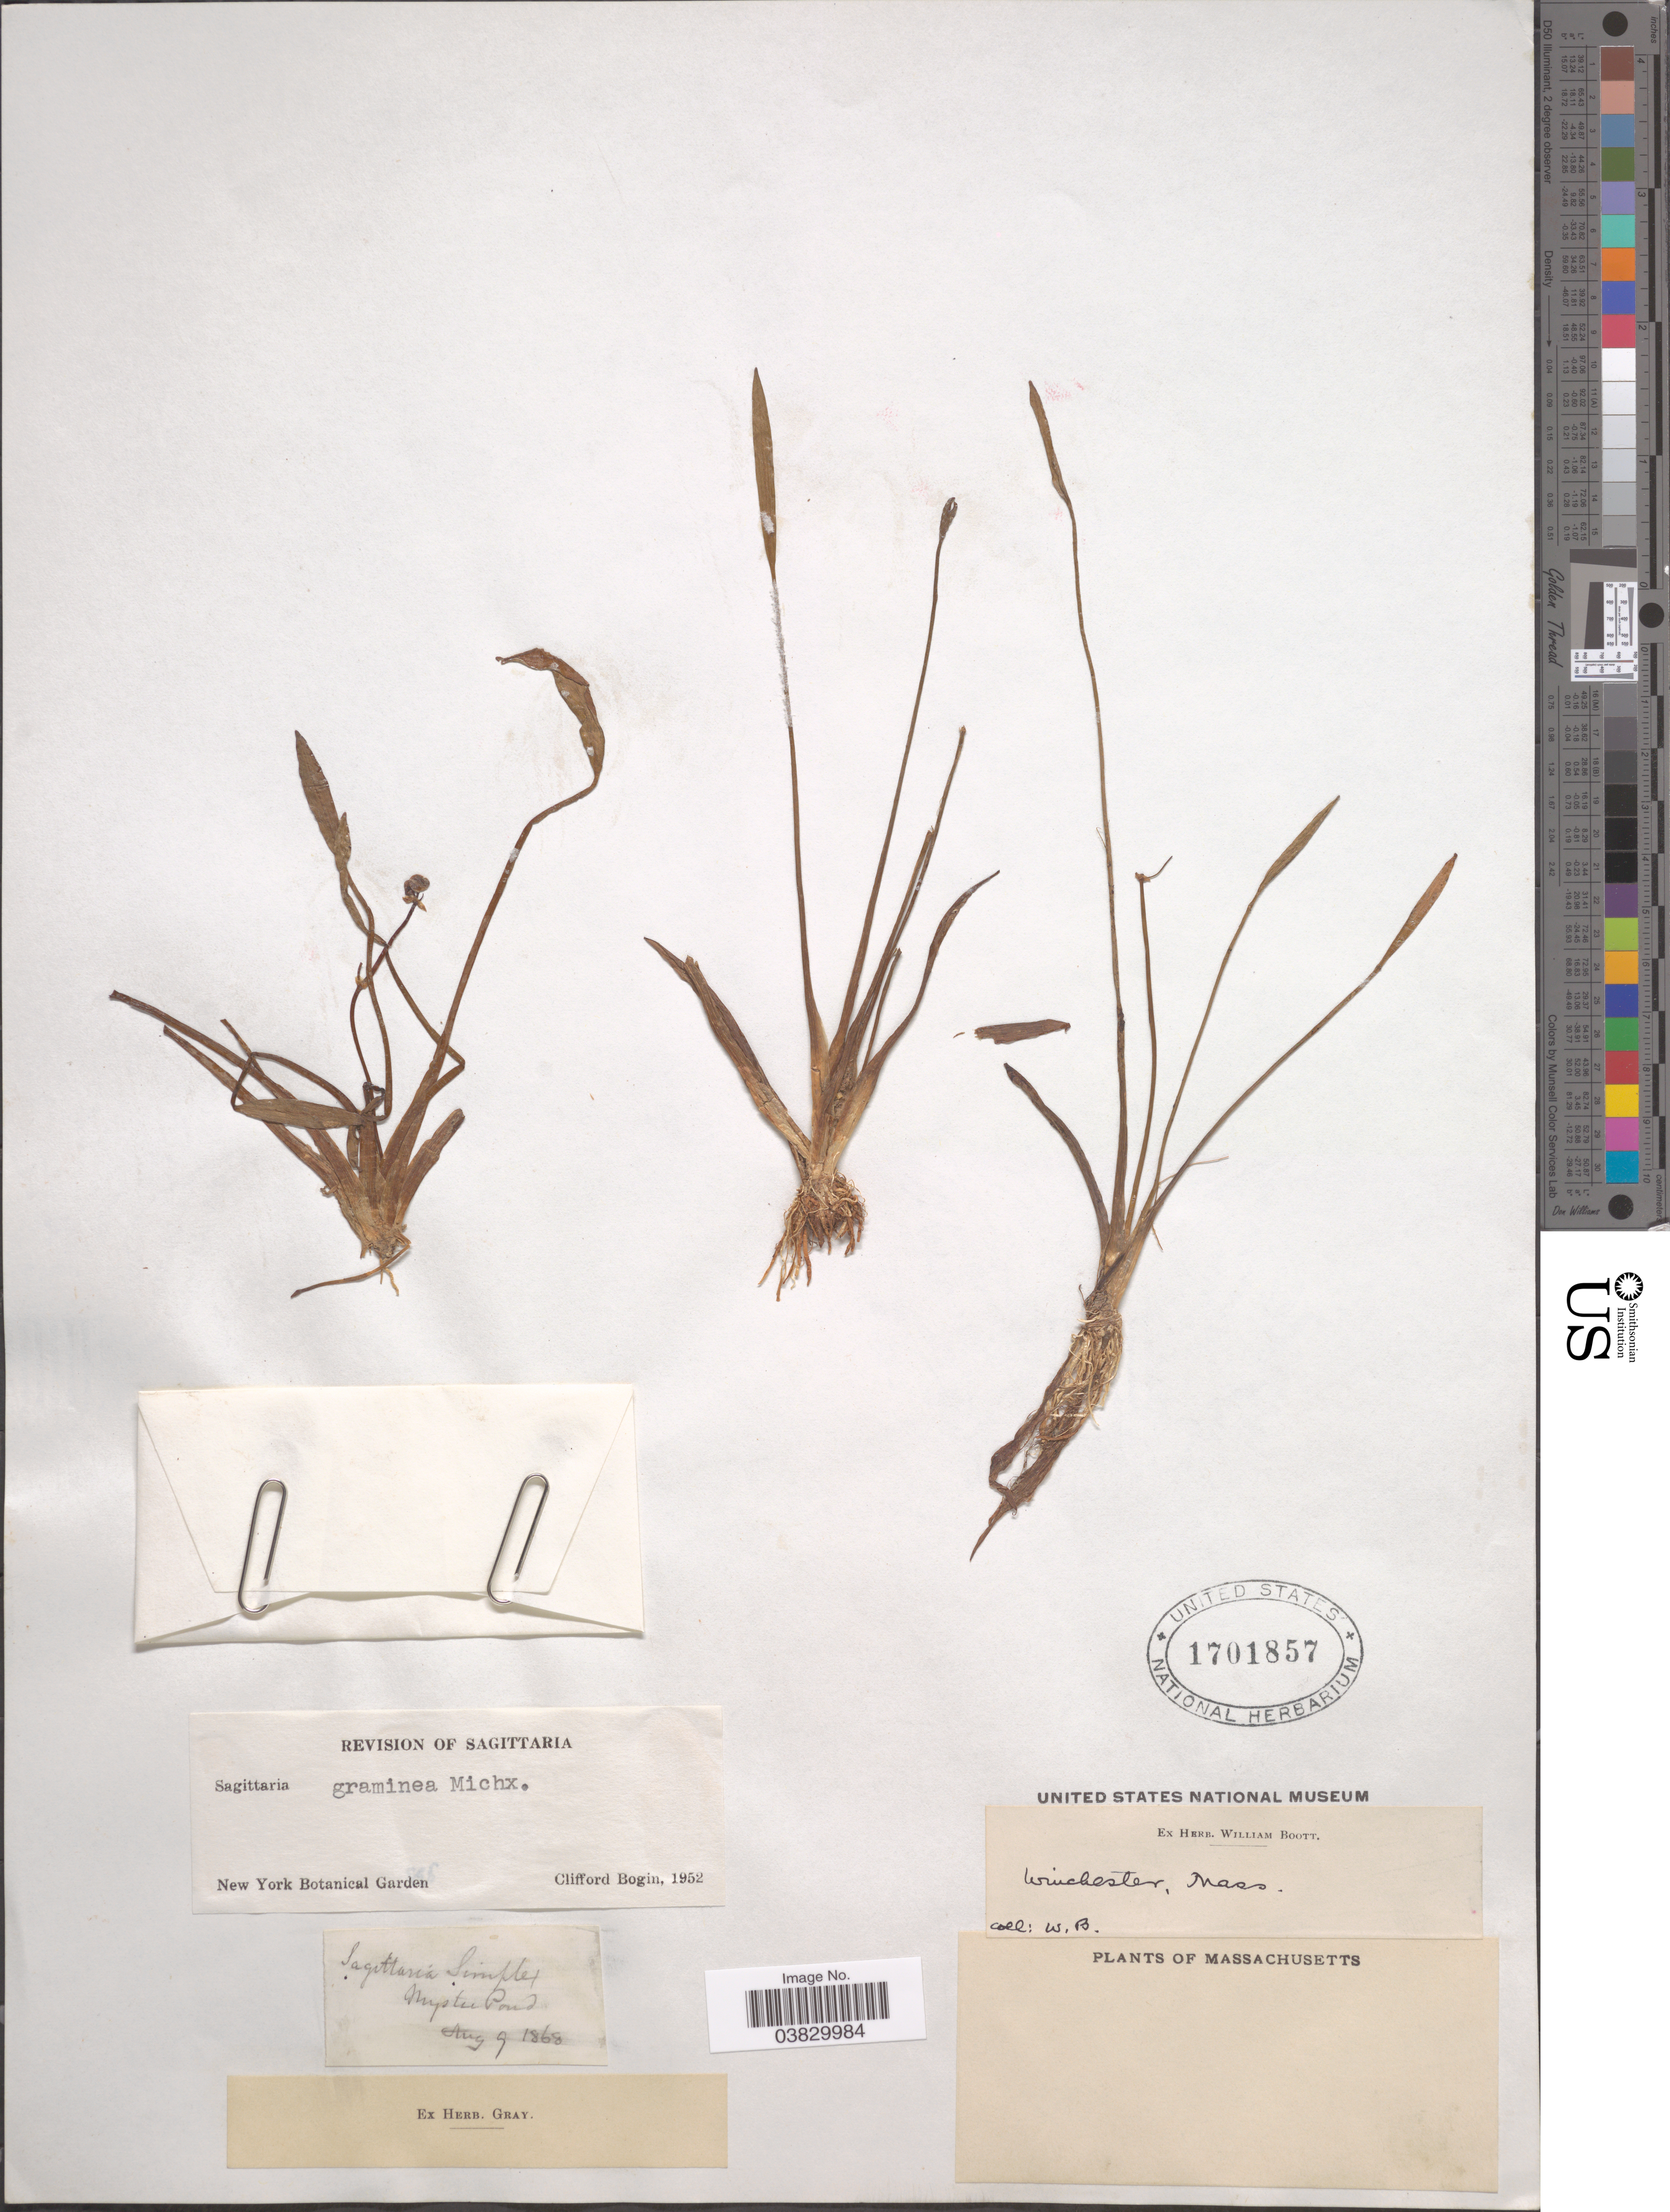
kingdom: Plantae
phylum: Tracheophyta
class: Liliopsida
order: Alismatales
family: Alismataceae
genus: Sagittaria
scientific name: Sagittaria graminea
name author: Michx.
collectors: W. Boott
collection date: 1868-08-09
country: United States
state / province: Massachusetts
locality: Mystic Pond.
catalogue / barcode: US 1701857